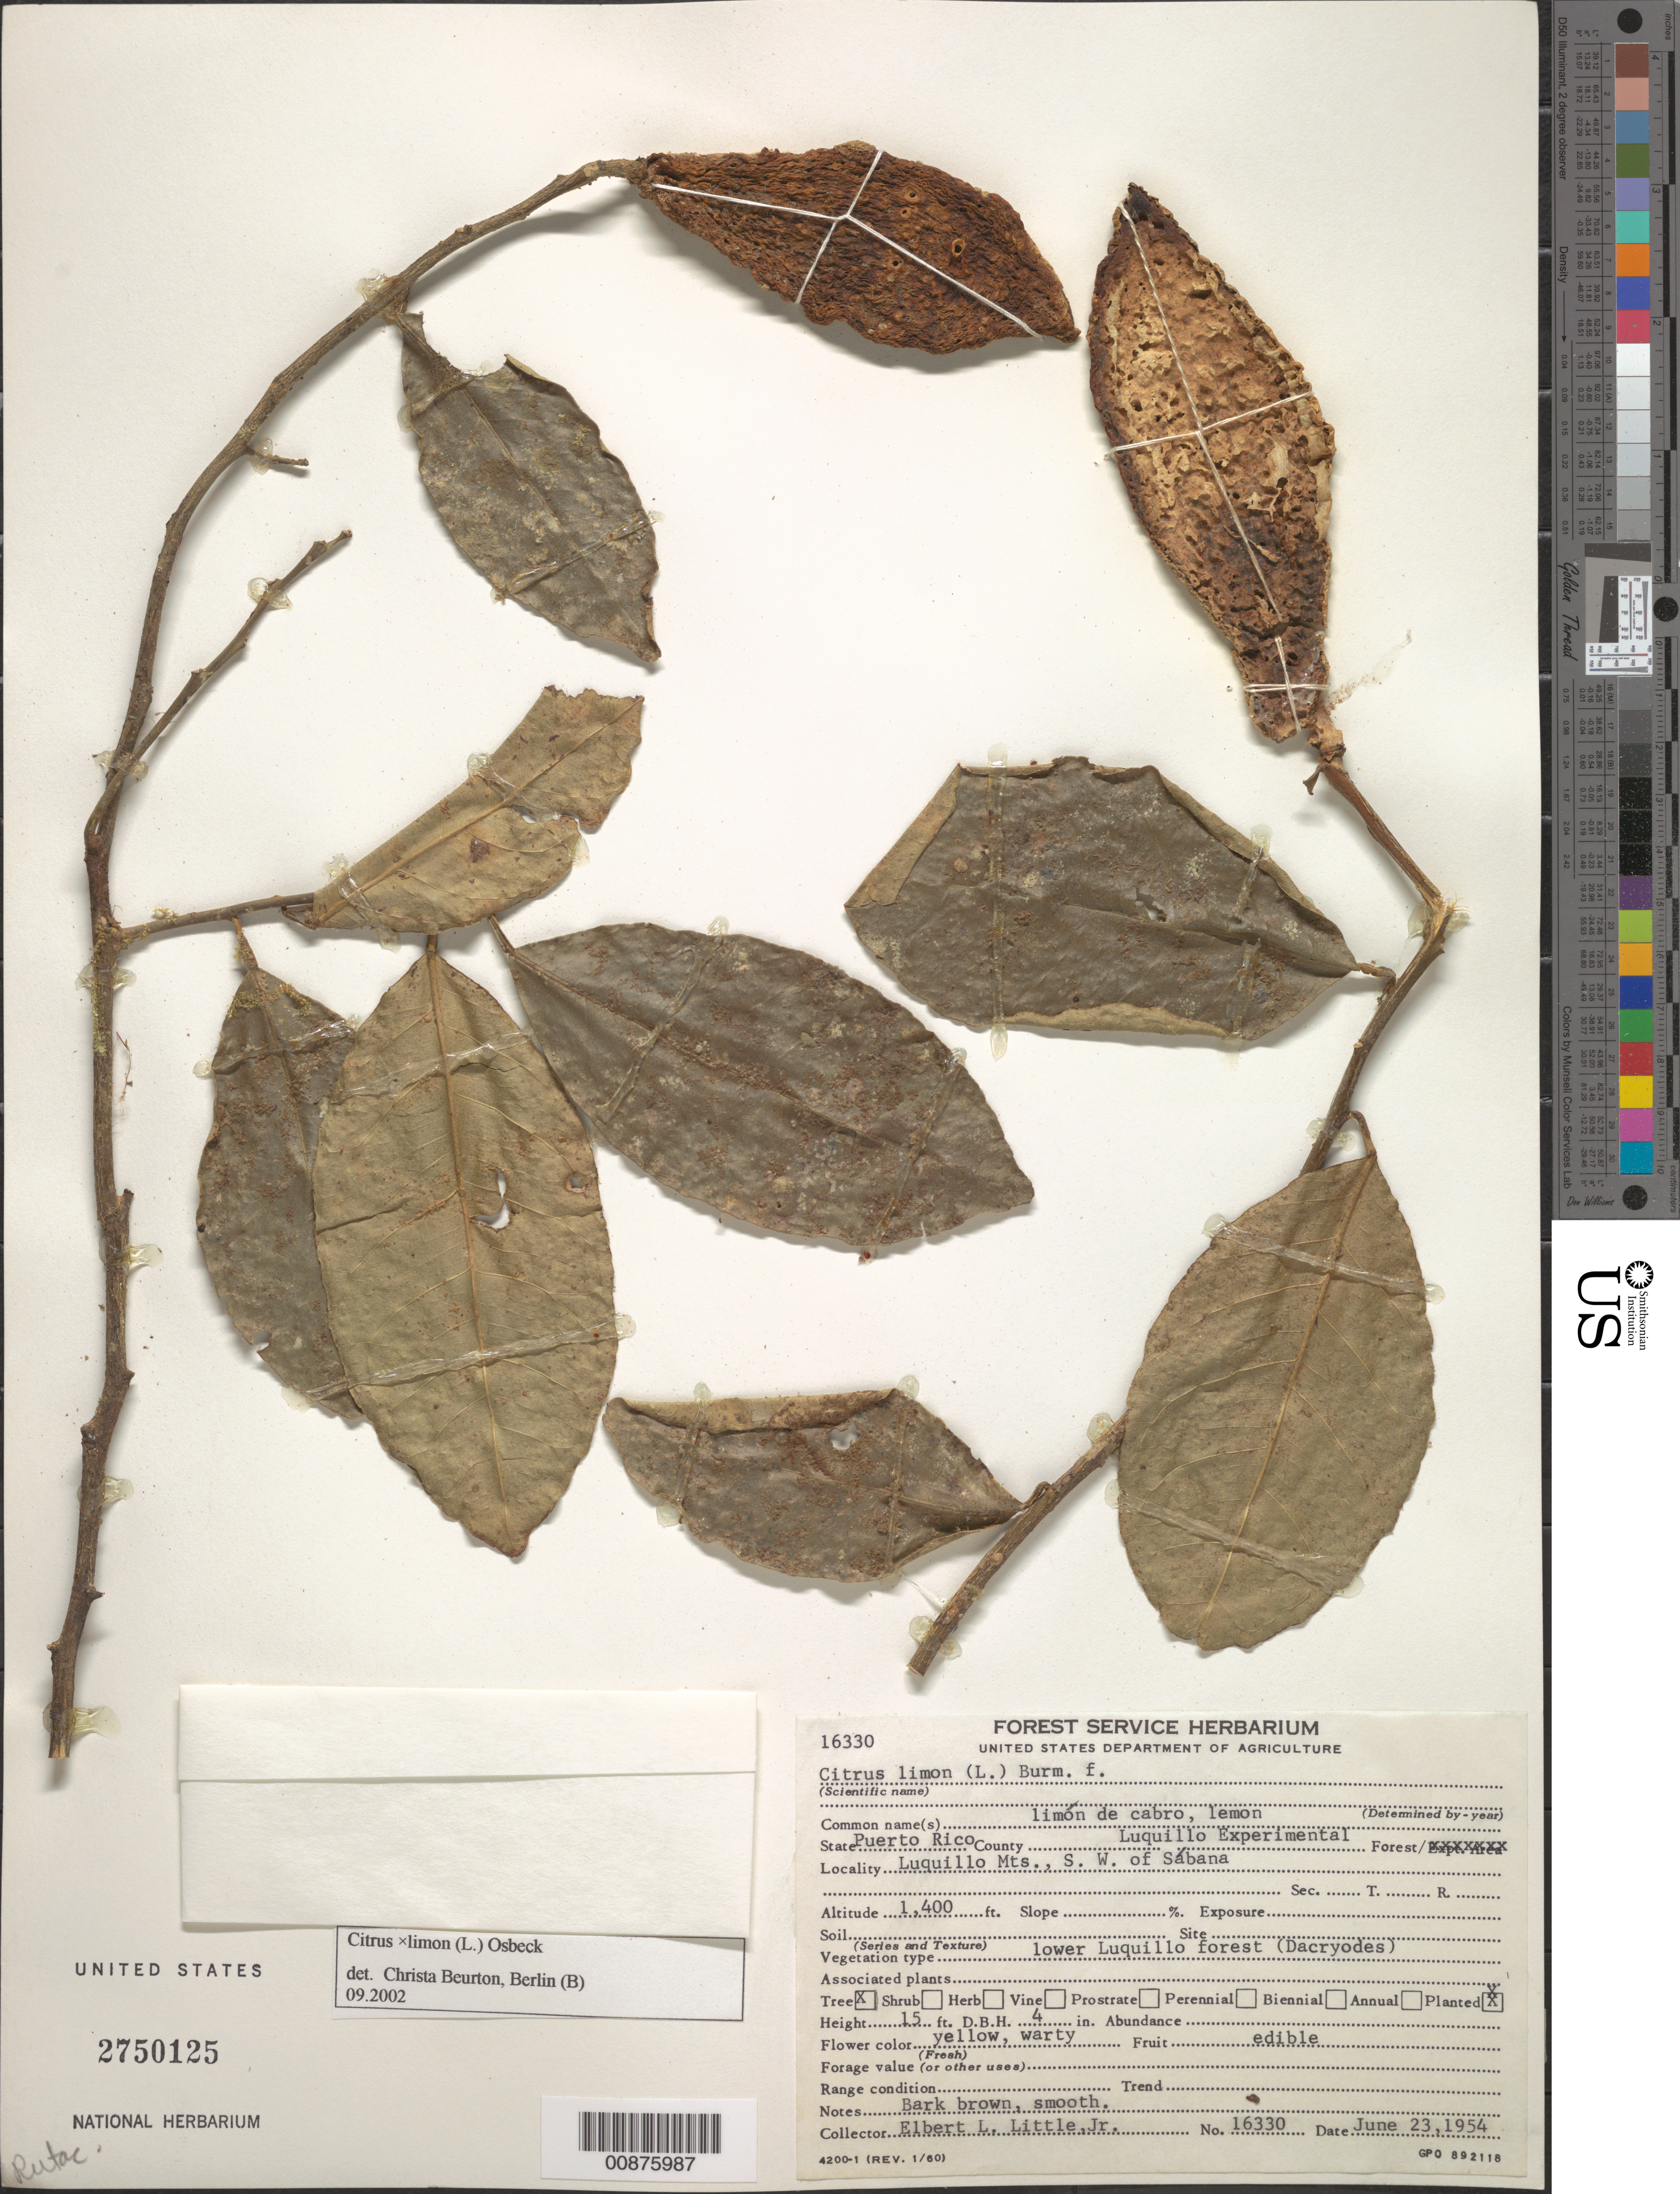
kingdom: Plantae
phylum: Tracheophyta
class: Magnoliopsida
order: Sapindales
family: Rutaceae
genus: Citrus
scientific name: Citrus x limon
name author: (L.) Osbeck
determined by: Beurton, C.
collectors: E. L. Little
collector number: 16330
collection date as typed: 23 Jun 1954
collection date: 1954-06-23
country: Puerto Rico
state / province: Luquillo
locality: Luquillo Experimental Forest, Luquillo Mts., SW of Sábana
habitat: lower Luquillo forest (Dacryodes)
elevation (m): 1400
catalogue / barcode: US 2750125